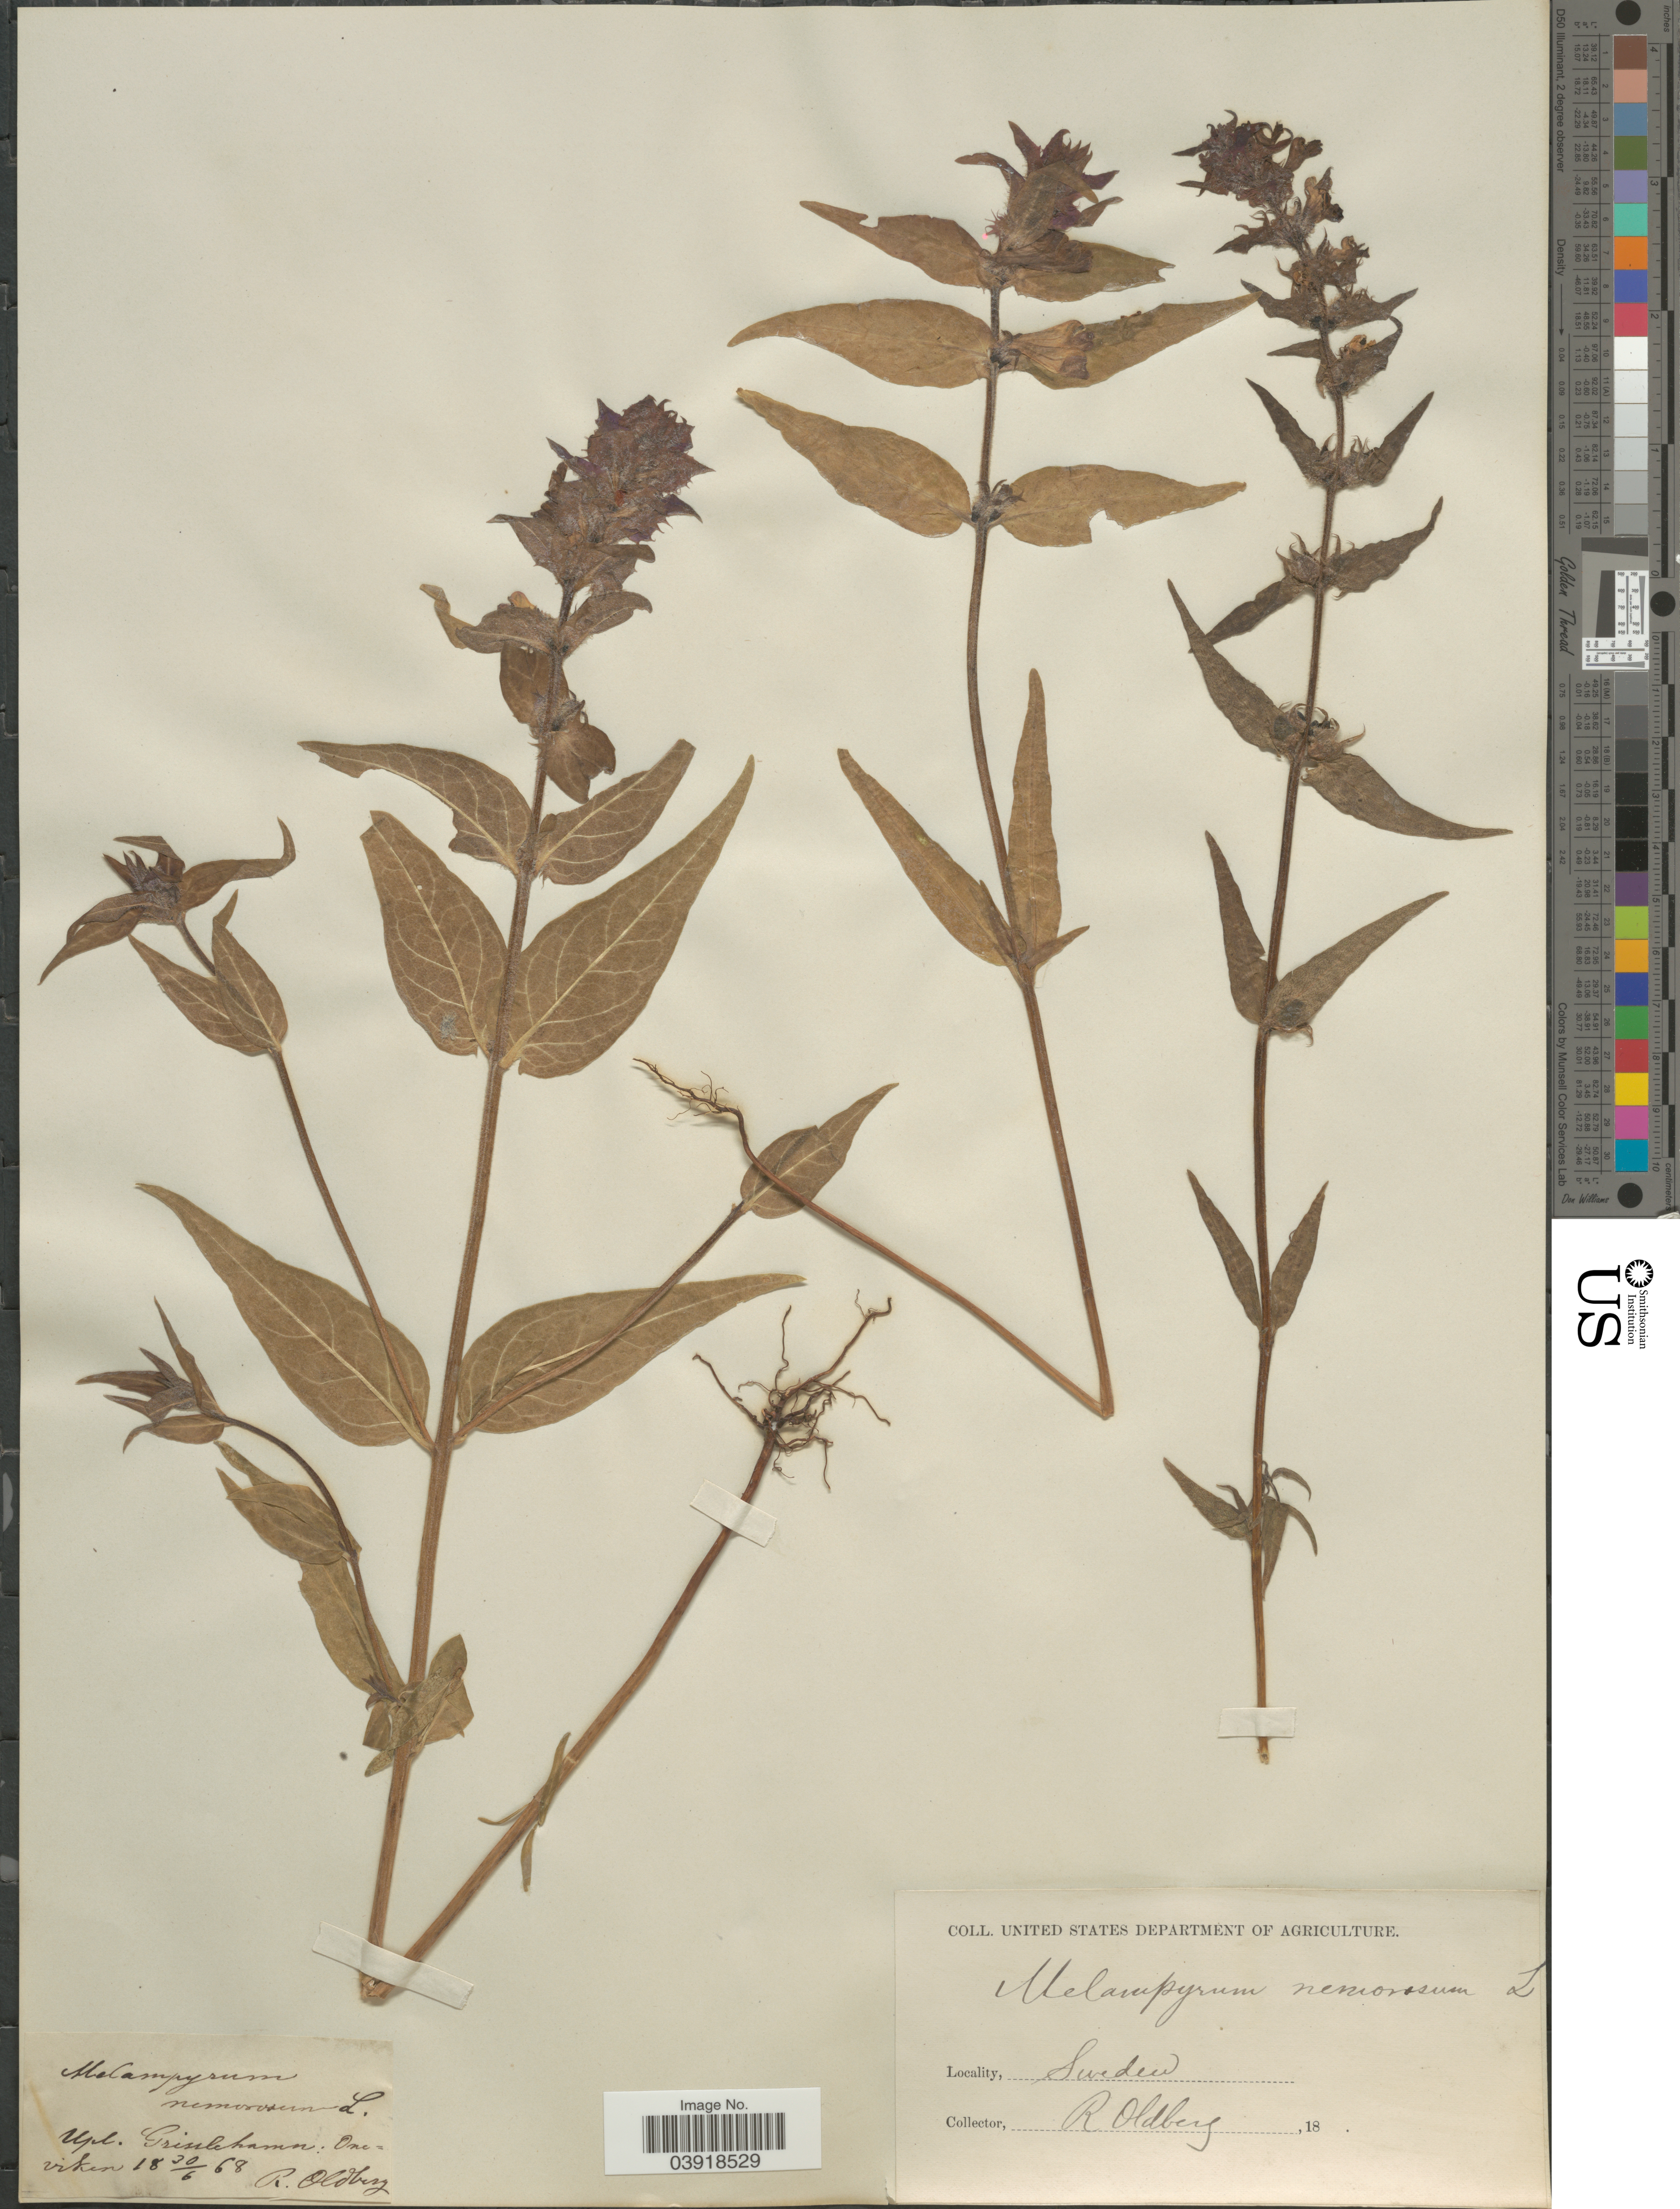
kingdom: Plantae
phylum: Tracheophyta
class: Magnoliopsida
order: Lamiales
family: Orobanchaceae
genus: Melampyrum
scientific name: Melampyrum nemorosum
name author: Baumg.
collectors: R. Oldberg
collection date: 1868-06-30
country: Sweden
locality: Upl. Grisslehamn: One-viken.